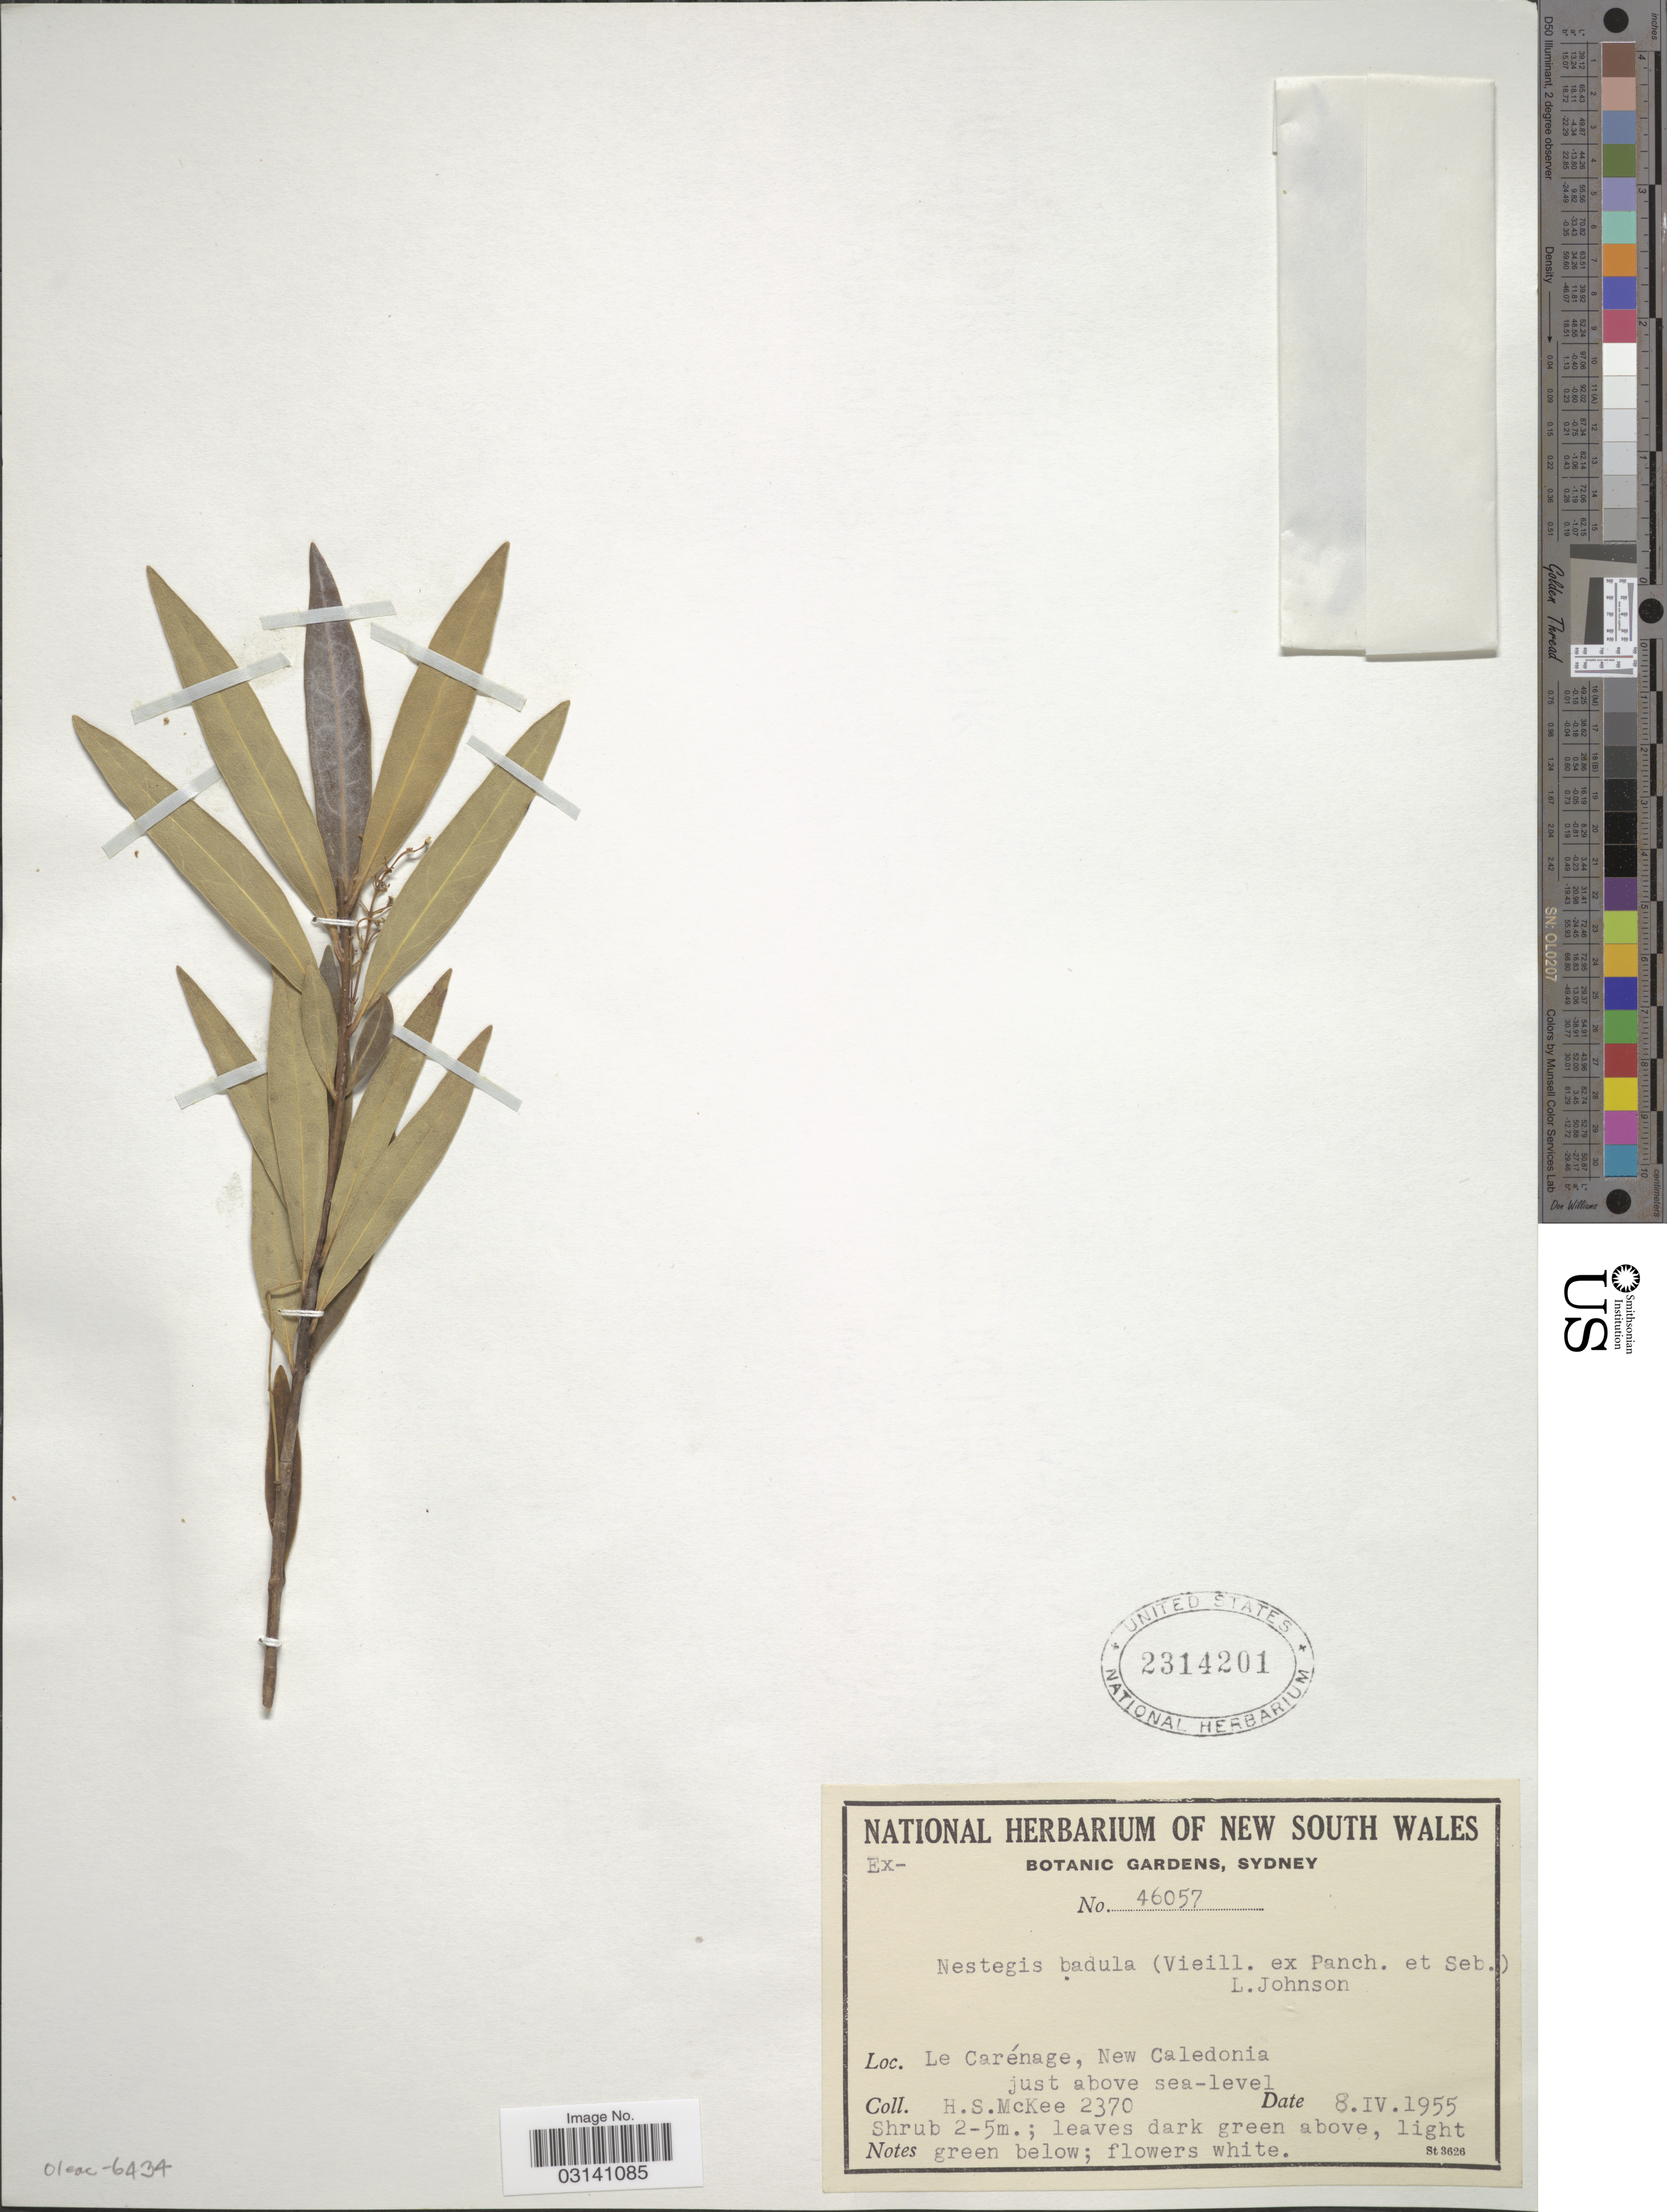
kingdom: Plantae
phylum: Tracheophyta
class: Magnoliopsida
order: Lamiales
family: Oleaceae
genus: Notelaea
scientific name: Notelaea austrocaledonica var. badula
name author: (Vieill.) Pillon & J. Dupin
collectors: H. S. McKee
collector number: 2370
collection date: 1955-04-08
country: New Caledonia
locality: Le Carénage.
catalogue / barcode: US 2314201